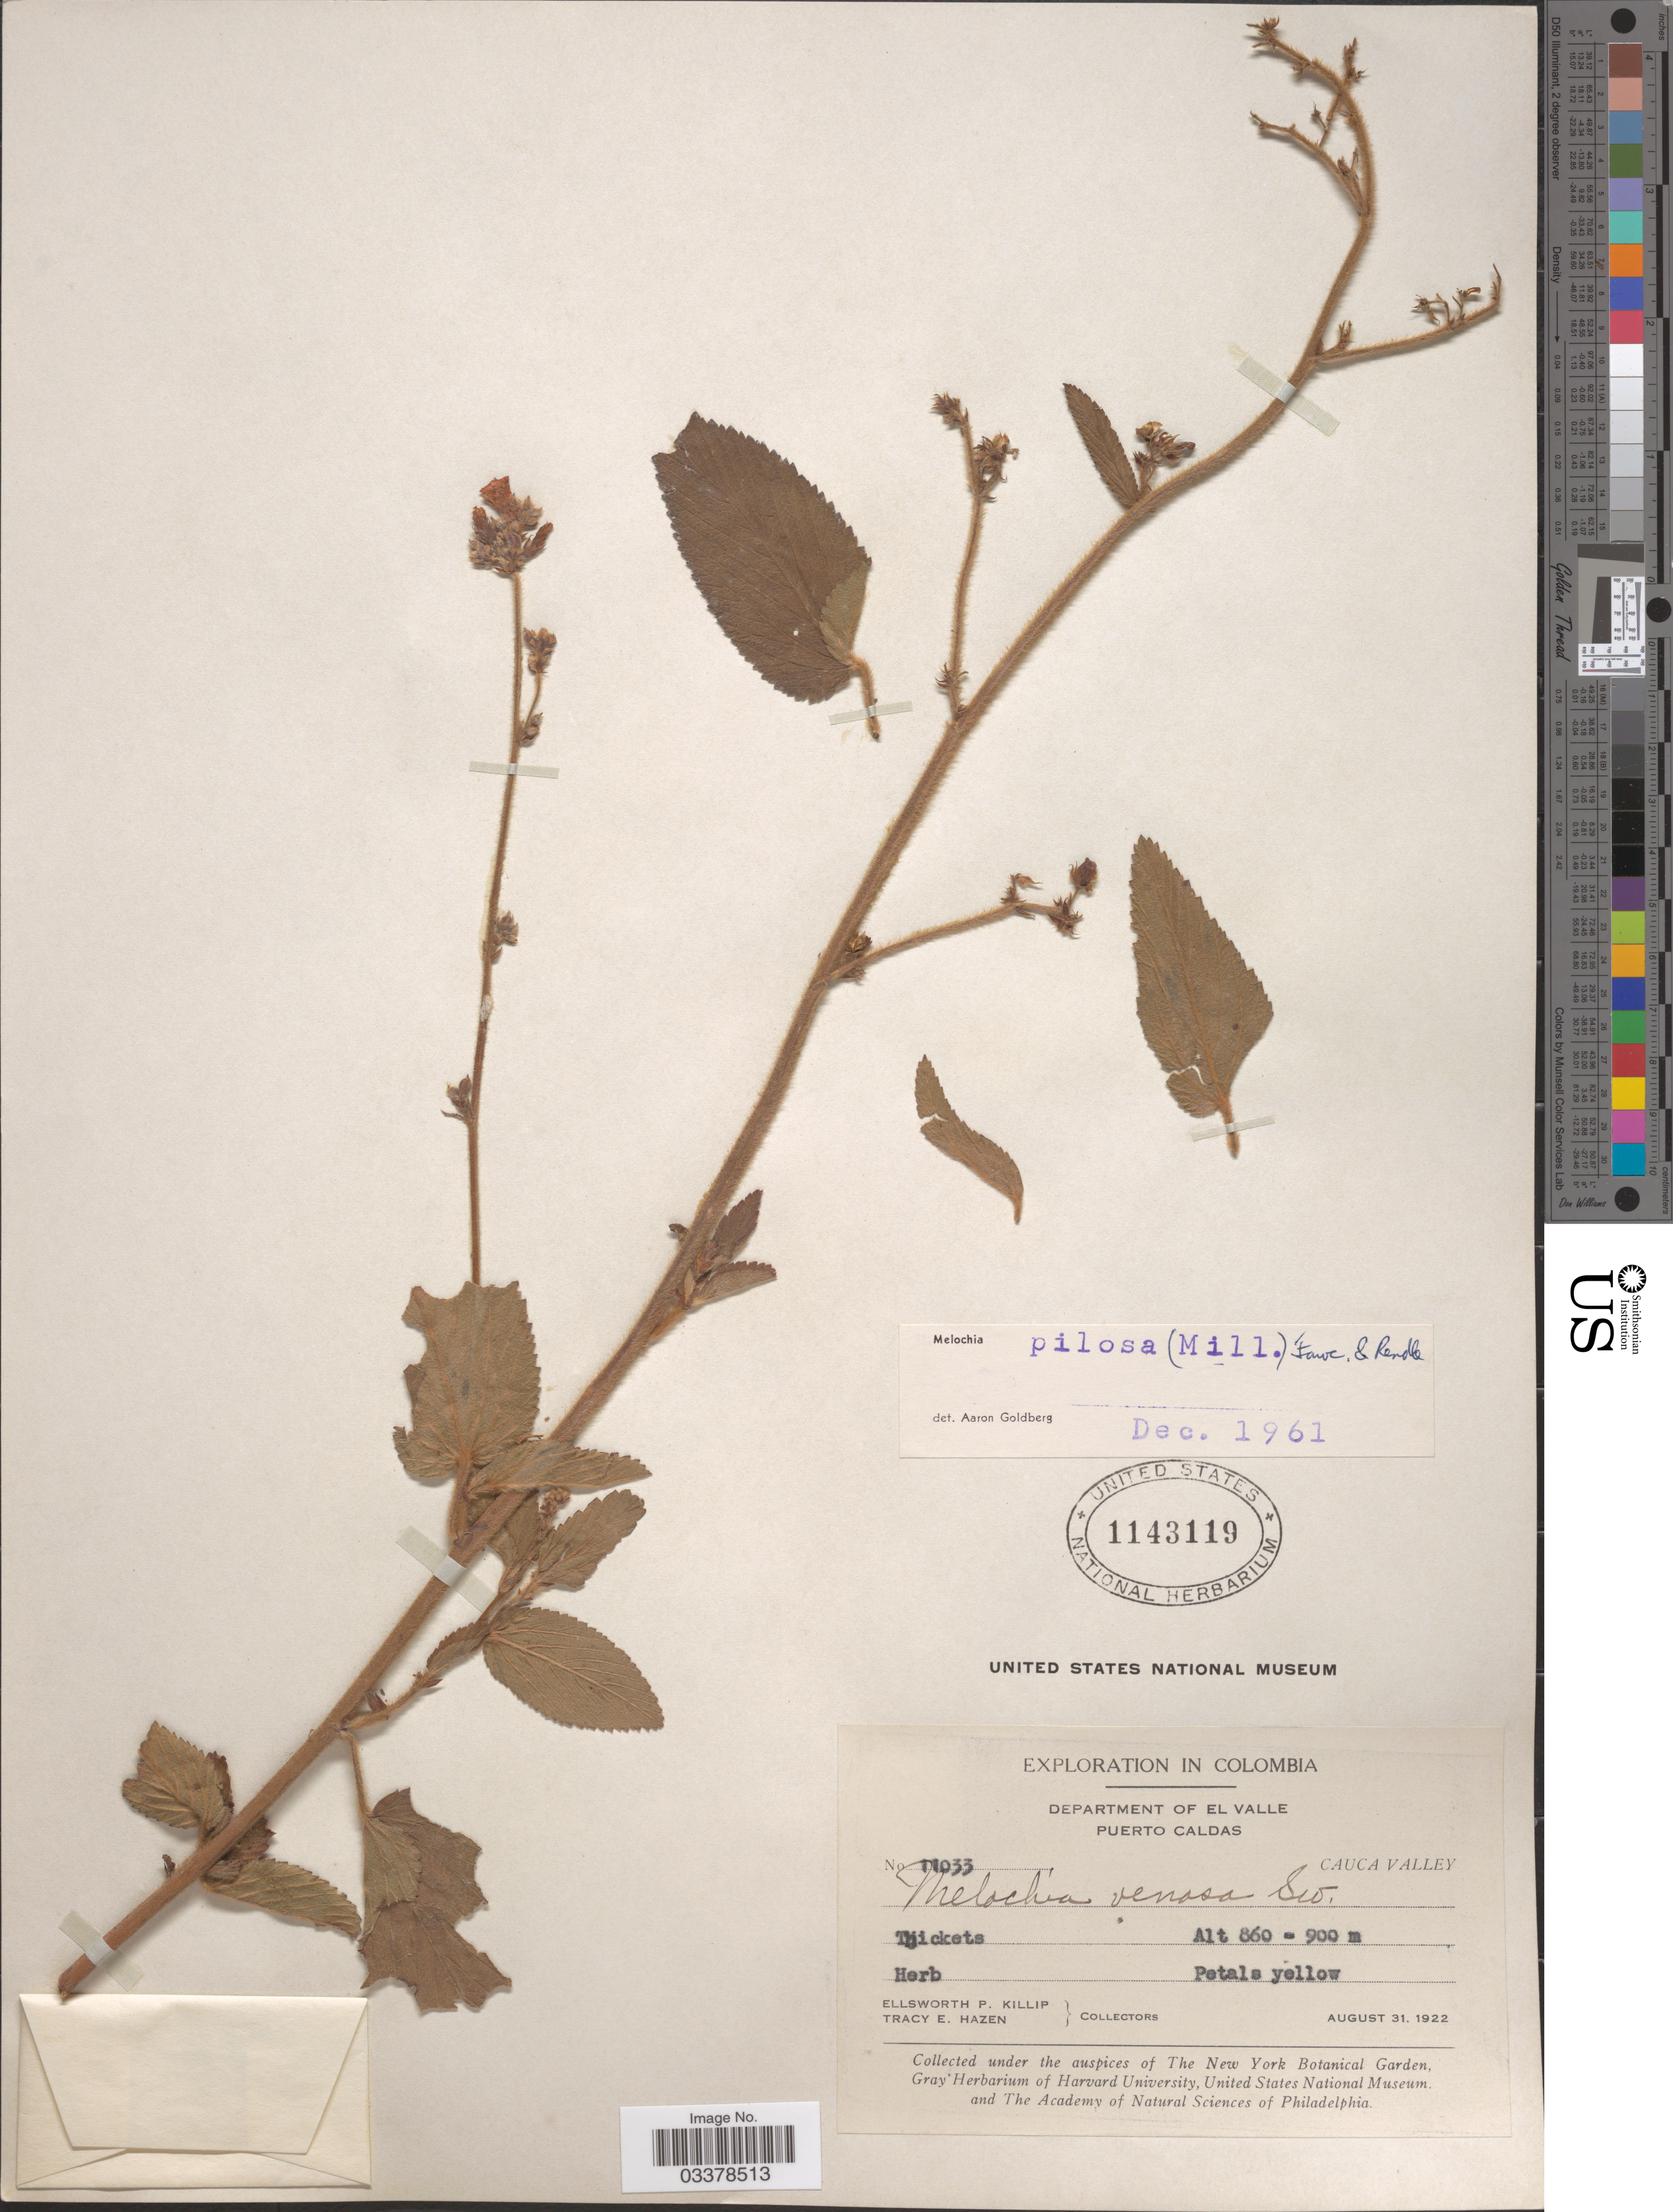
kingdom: Plantae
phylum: Tracheophyta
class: Magnoliopsida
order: Malvales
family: Malvaceae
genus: Melochia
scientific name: Melochia pilosa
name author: (Mill.) Fawc. & Rendle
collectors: E. P. Killip & T. E. Hazen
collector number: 11033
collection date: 1922-08-31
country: Colombia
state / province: Valle del Cauca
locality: Department of El Valle. Puerto Caldas, Cauca Valley.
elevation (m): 860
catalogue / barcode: US 1143119